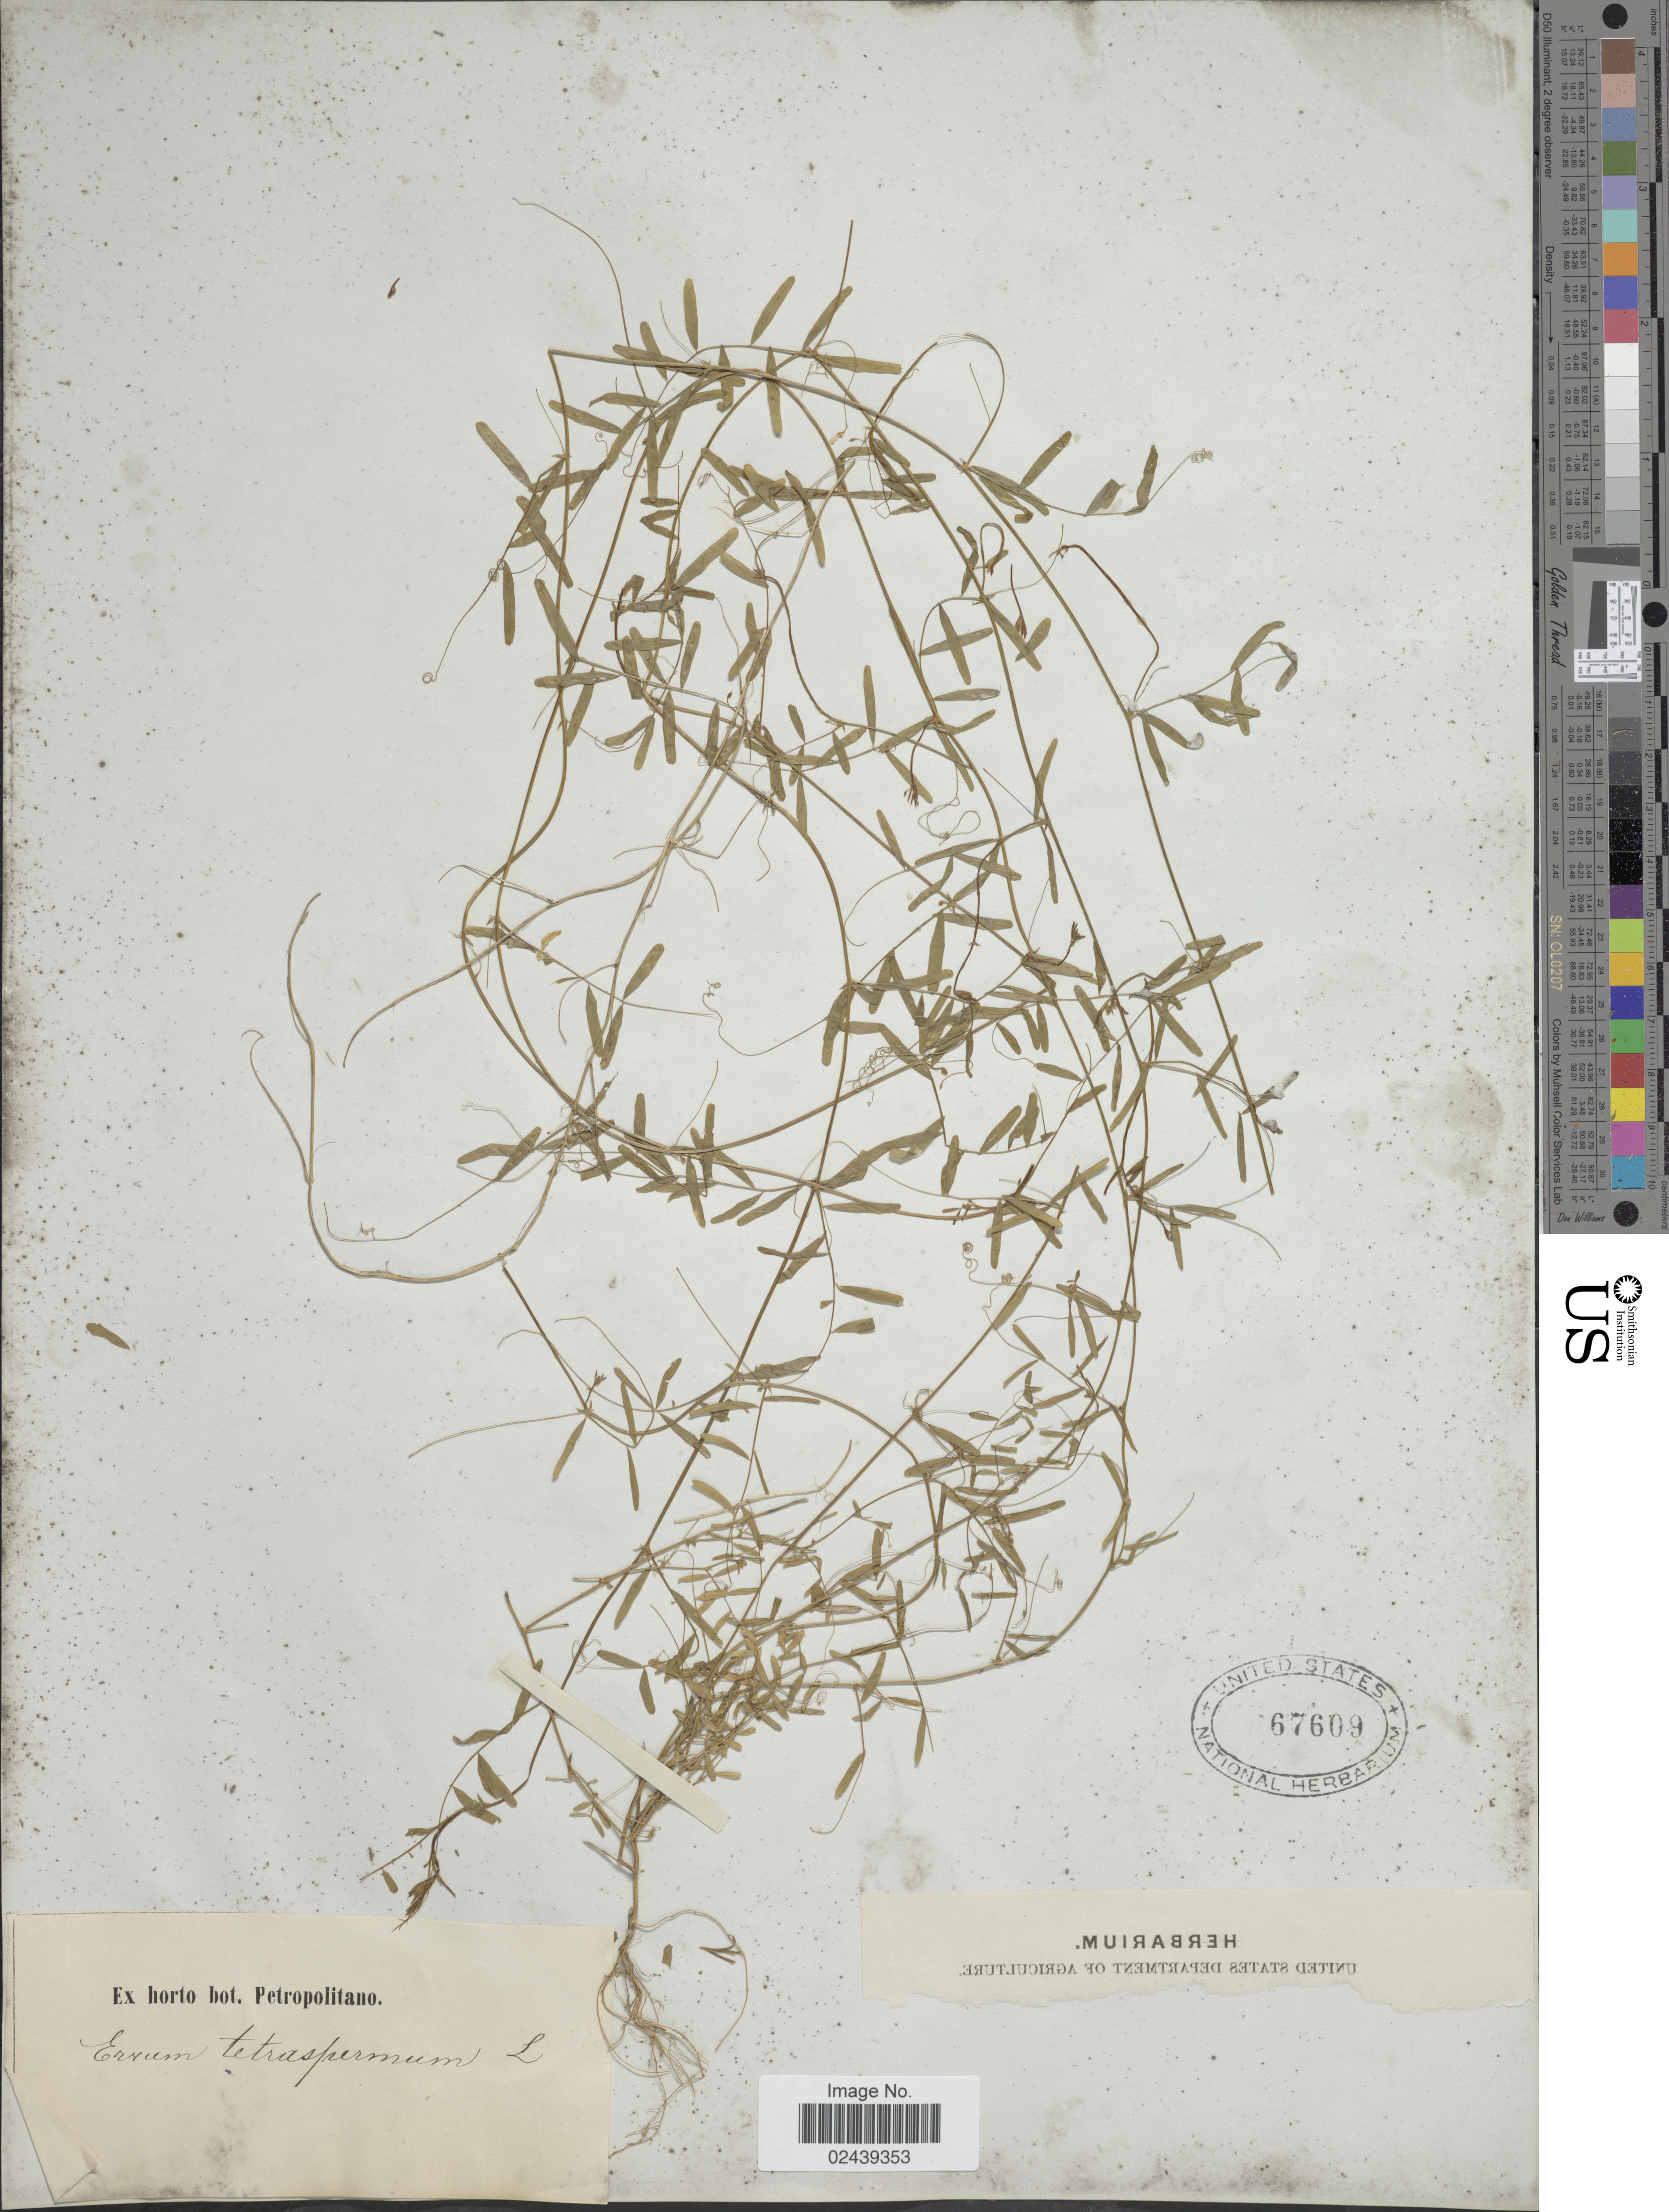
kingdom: Plantae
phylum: Tracheophyta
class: Magnoliopsida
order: Fabales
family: Fabaceae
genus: Vicia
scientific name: Vicia tetrasperma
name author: (L.) Schreb.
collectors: ex Horto Bot. Petropolitano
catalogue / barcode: US 67609